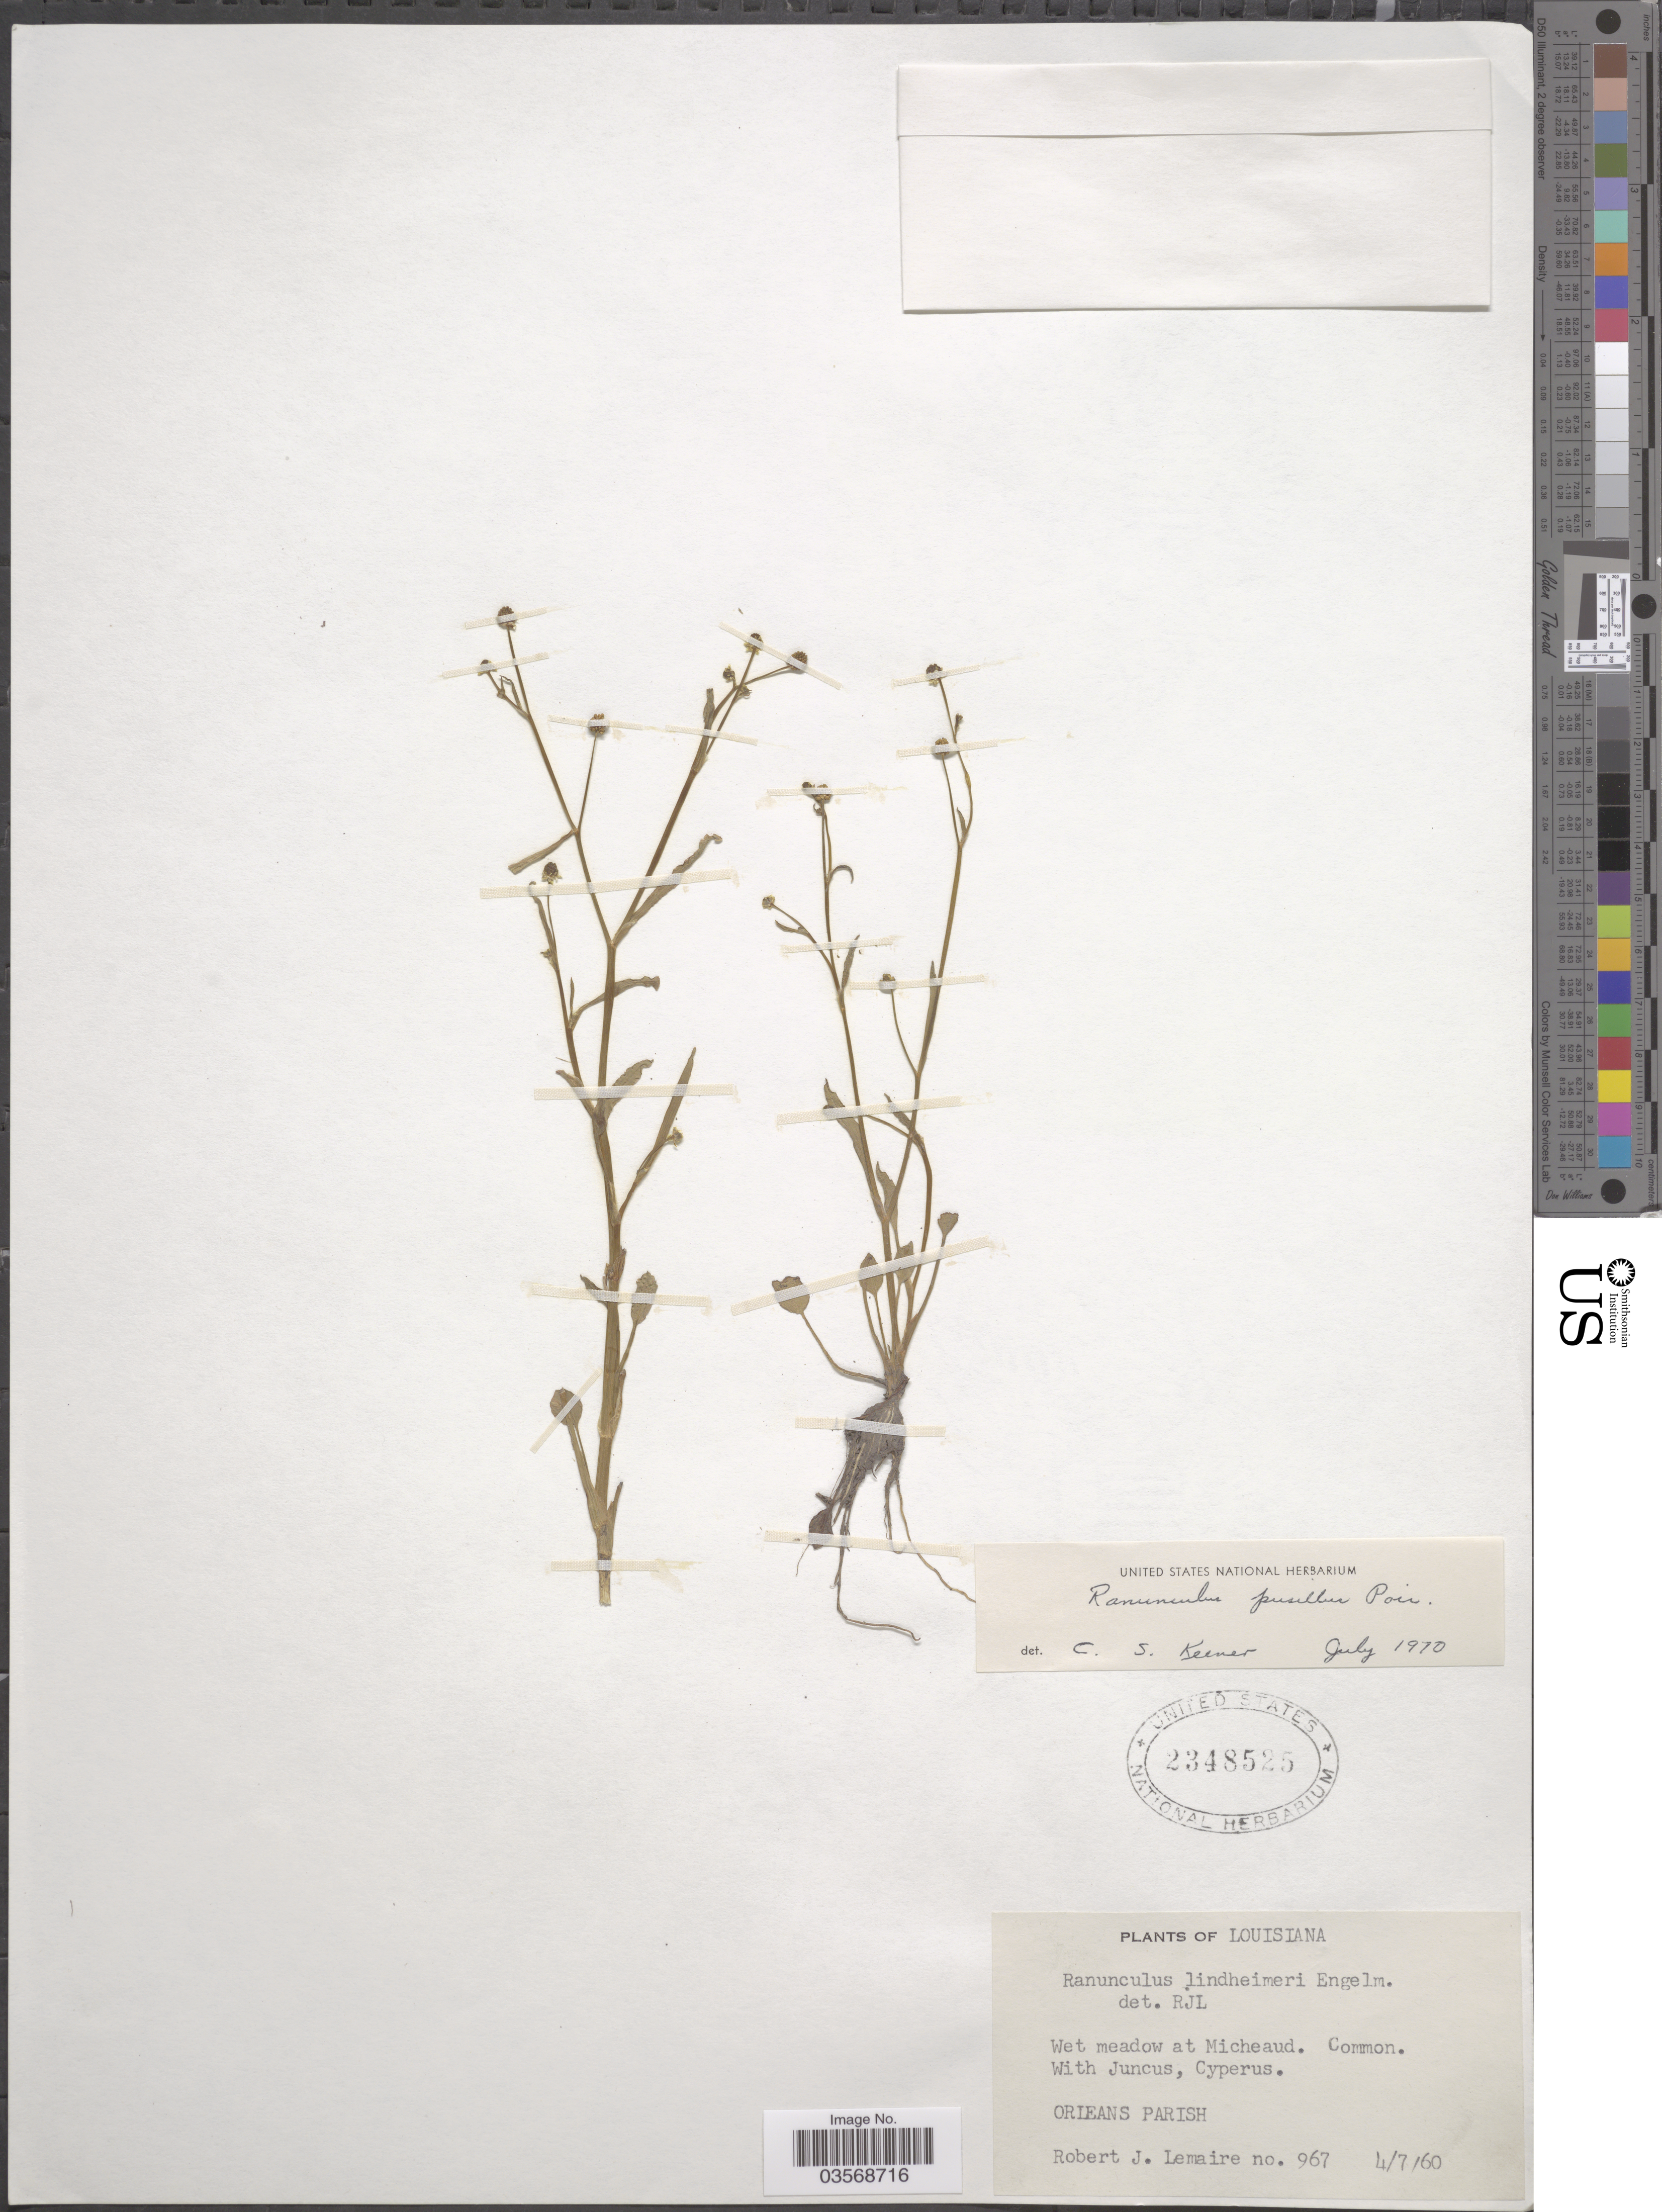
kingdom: Plantae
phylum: Tracheophyta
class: Magnoliopsida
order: Ranunculales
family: Ranunculaceae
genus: Ranunculus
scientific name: Ranunculus pusillus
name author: Poir.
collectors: R. J. Lemaire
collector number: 967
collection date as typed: Transcribed d/m/y: 7/4/60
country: United States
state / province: Louisiana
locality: Wet meadow at Micheaud. Common. Orieans Parish.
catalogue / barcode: US 2348525